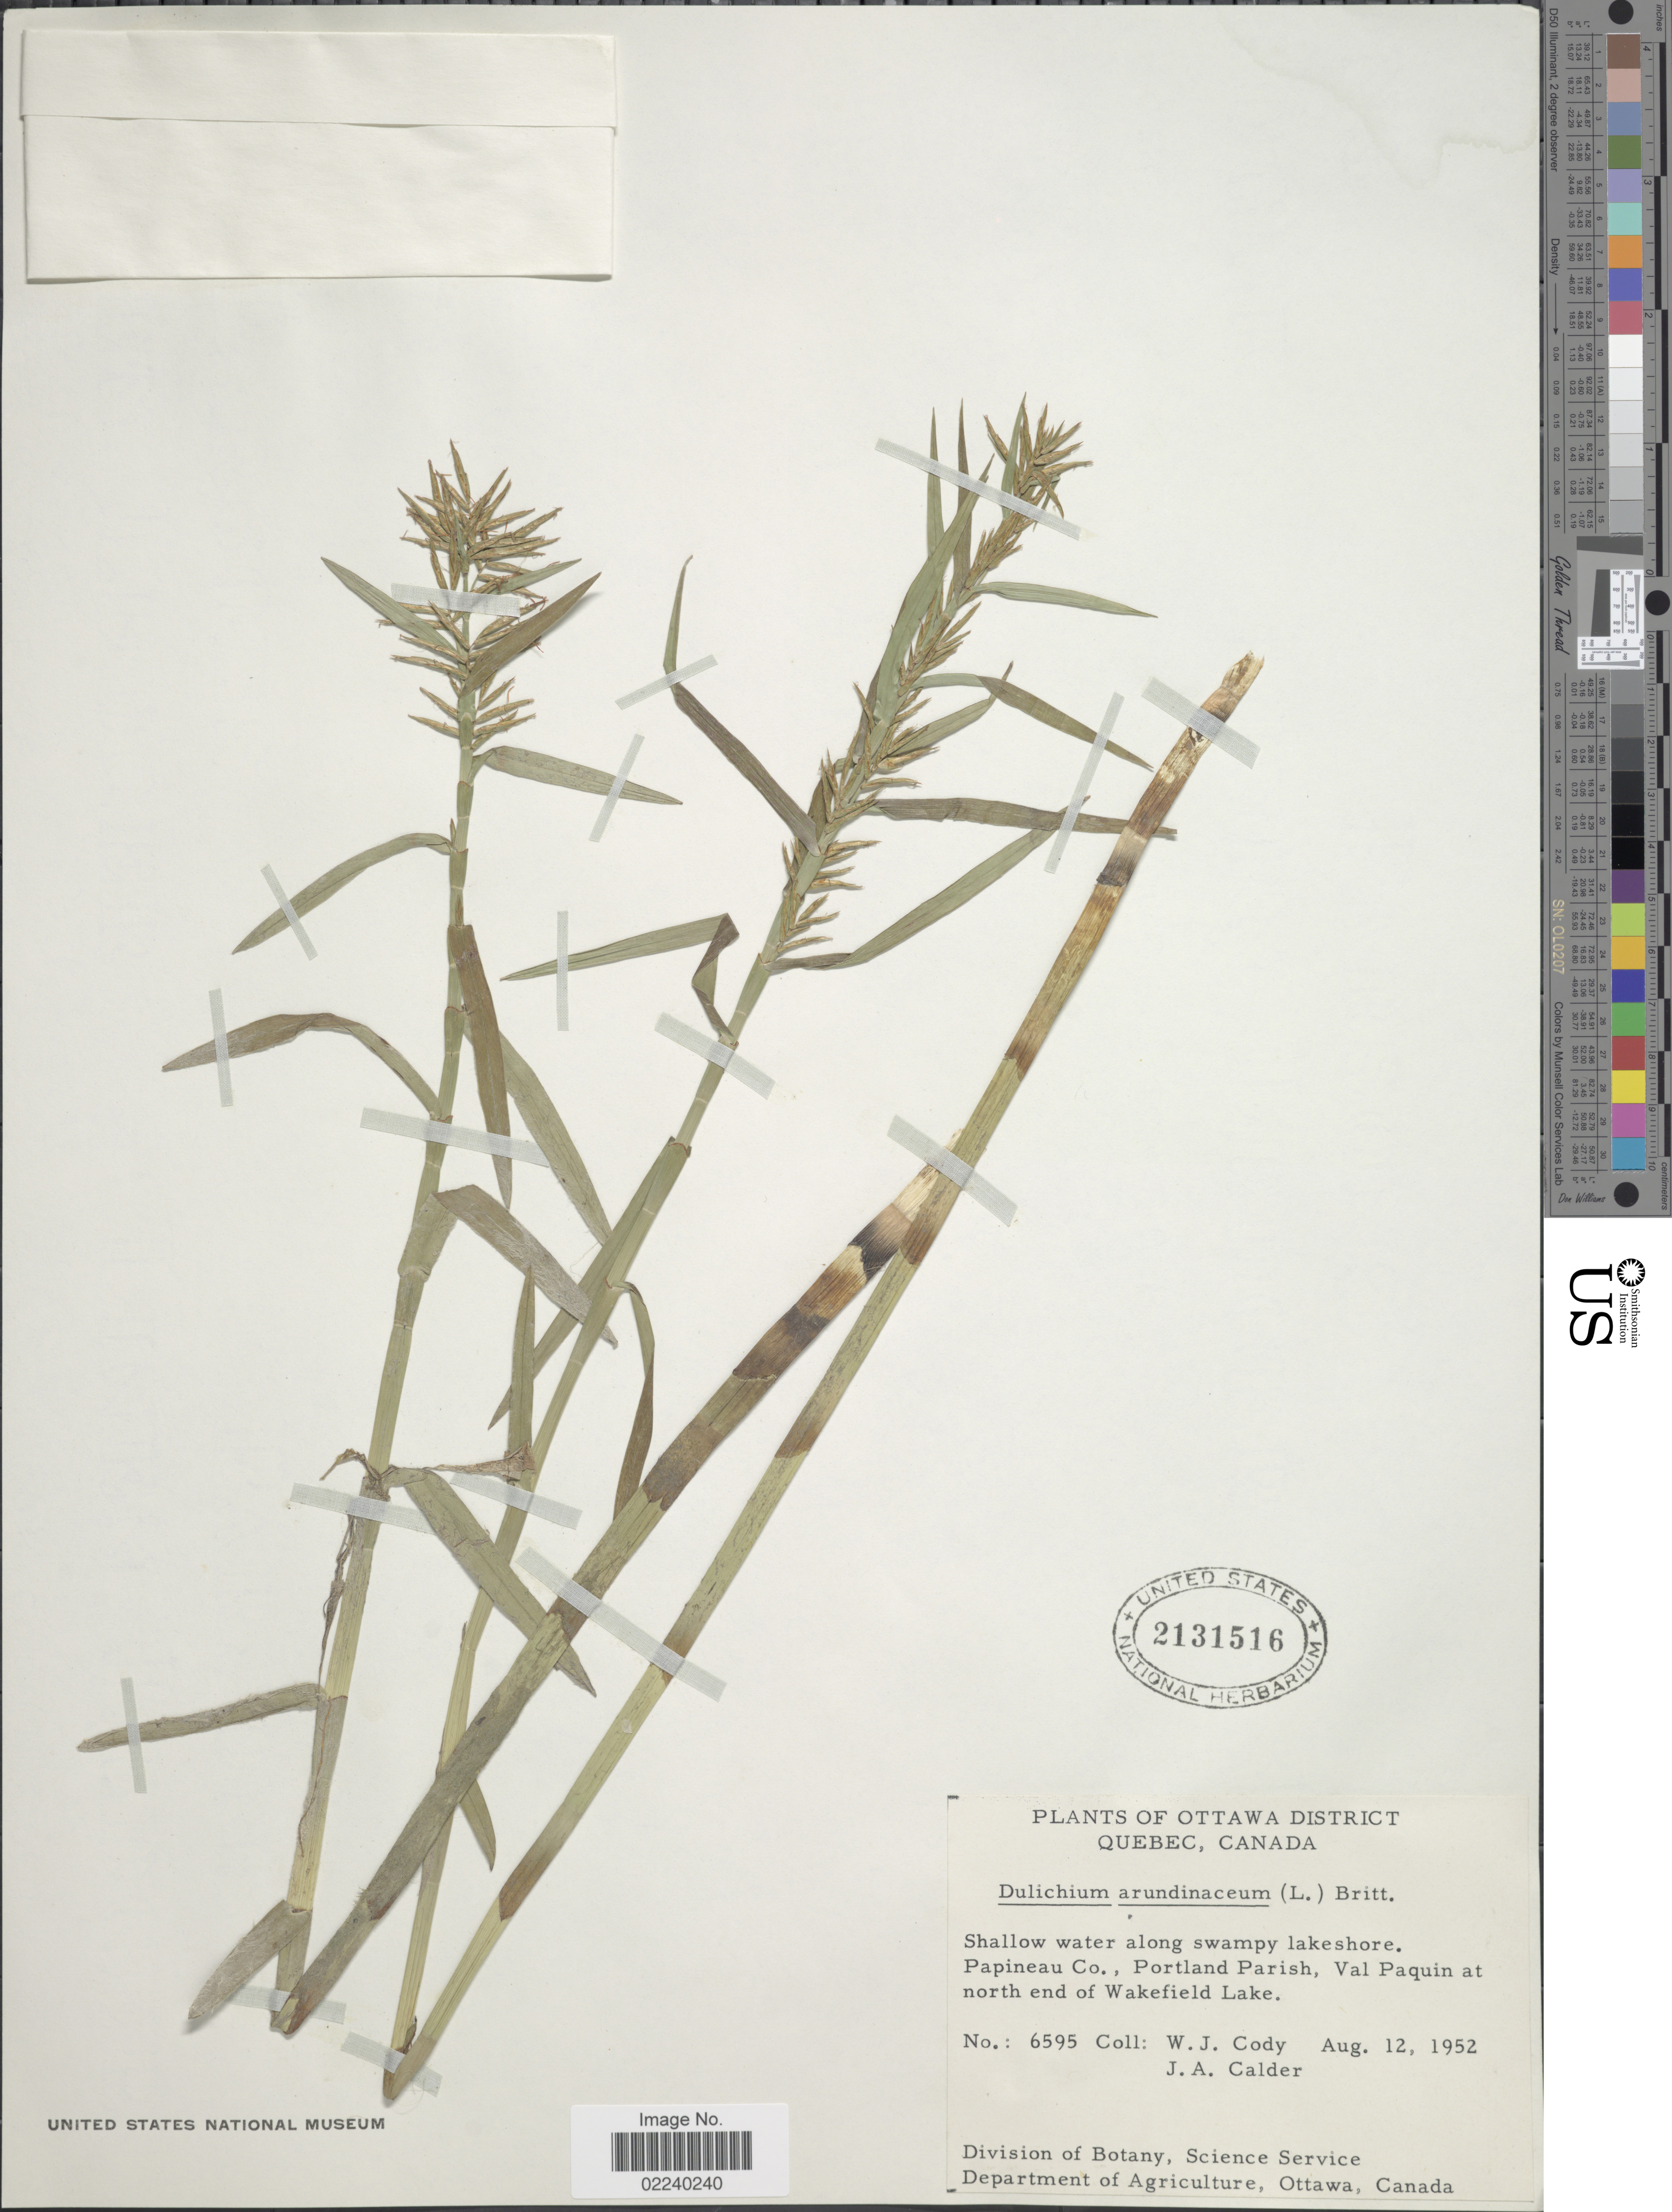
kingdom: Plantae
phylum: Tracheophyta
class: Liliopsida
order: Poales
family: Cyperaceae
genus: Dulichium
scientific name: Dulichium arundinaceum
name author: (L.) Britton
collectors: W. Cody & J. A. Calder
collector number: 6595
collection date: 1952-08-12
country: Canada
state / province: Quebec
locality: Ottawa District, Papineau Co., Portland Parish, Val Paquin at north end of Wakefield Lake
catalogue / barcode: US 2131516